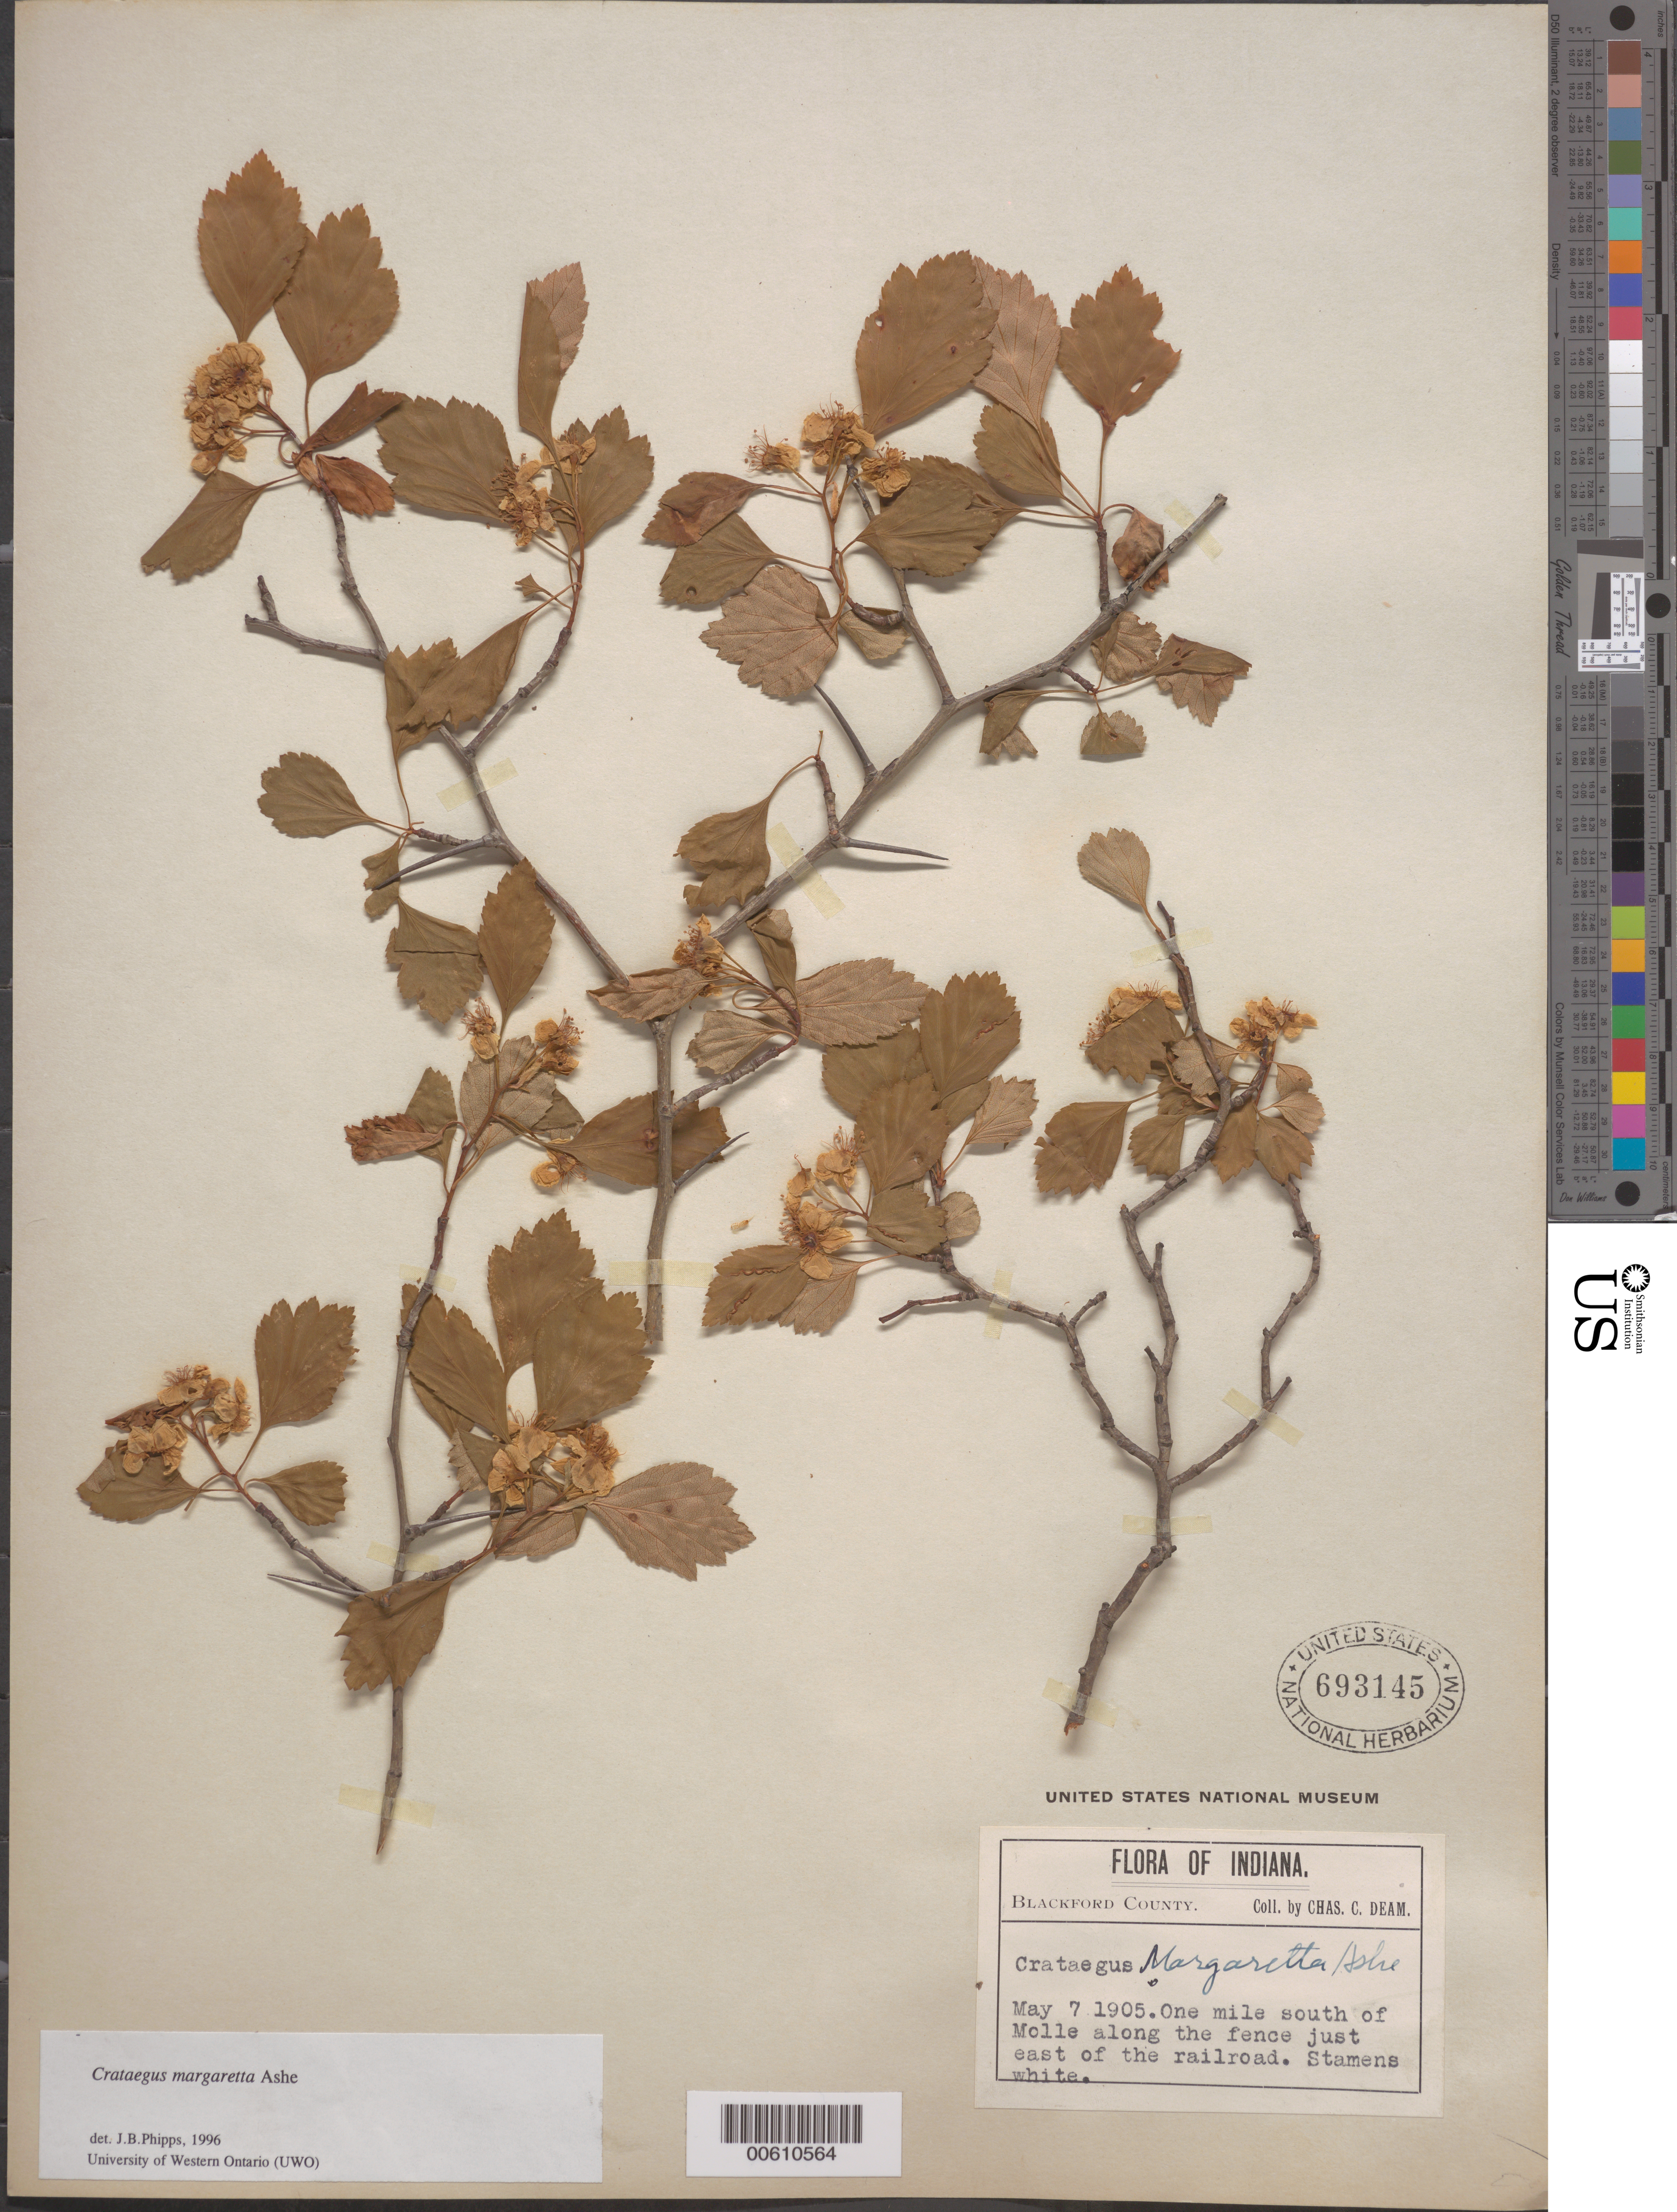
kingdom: Plantae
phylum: Tracheophyta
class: Magnoliopsida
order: Rosales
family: Rosaceae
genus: Crataegus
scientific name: Crataegus margarettae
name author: Ashe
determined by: Phipps, James B., (UWO), University of Western Ontario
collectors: C. C. Deam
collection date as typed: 07 May 1905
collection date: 1905-05-07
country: United States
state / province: Indiana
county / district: Blackford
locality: One mi. S of Molle along the fence just E of the railroad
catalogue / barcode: US 693145